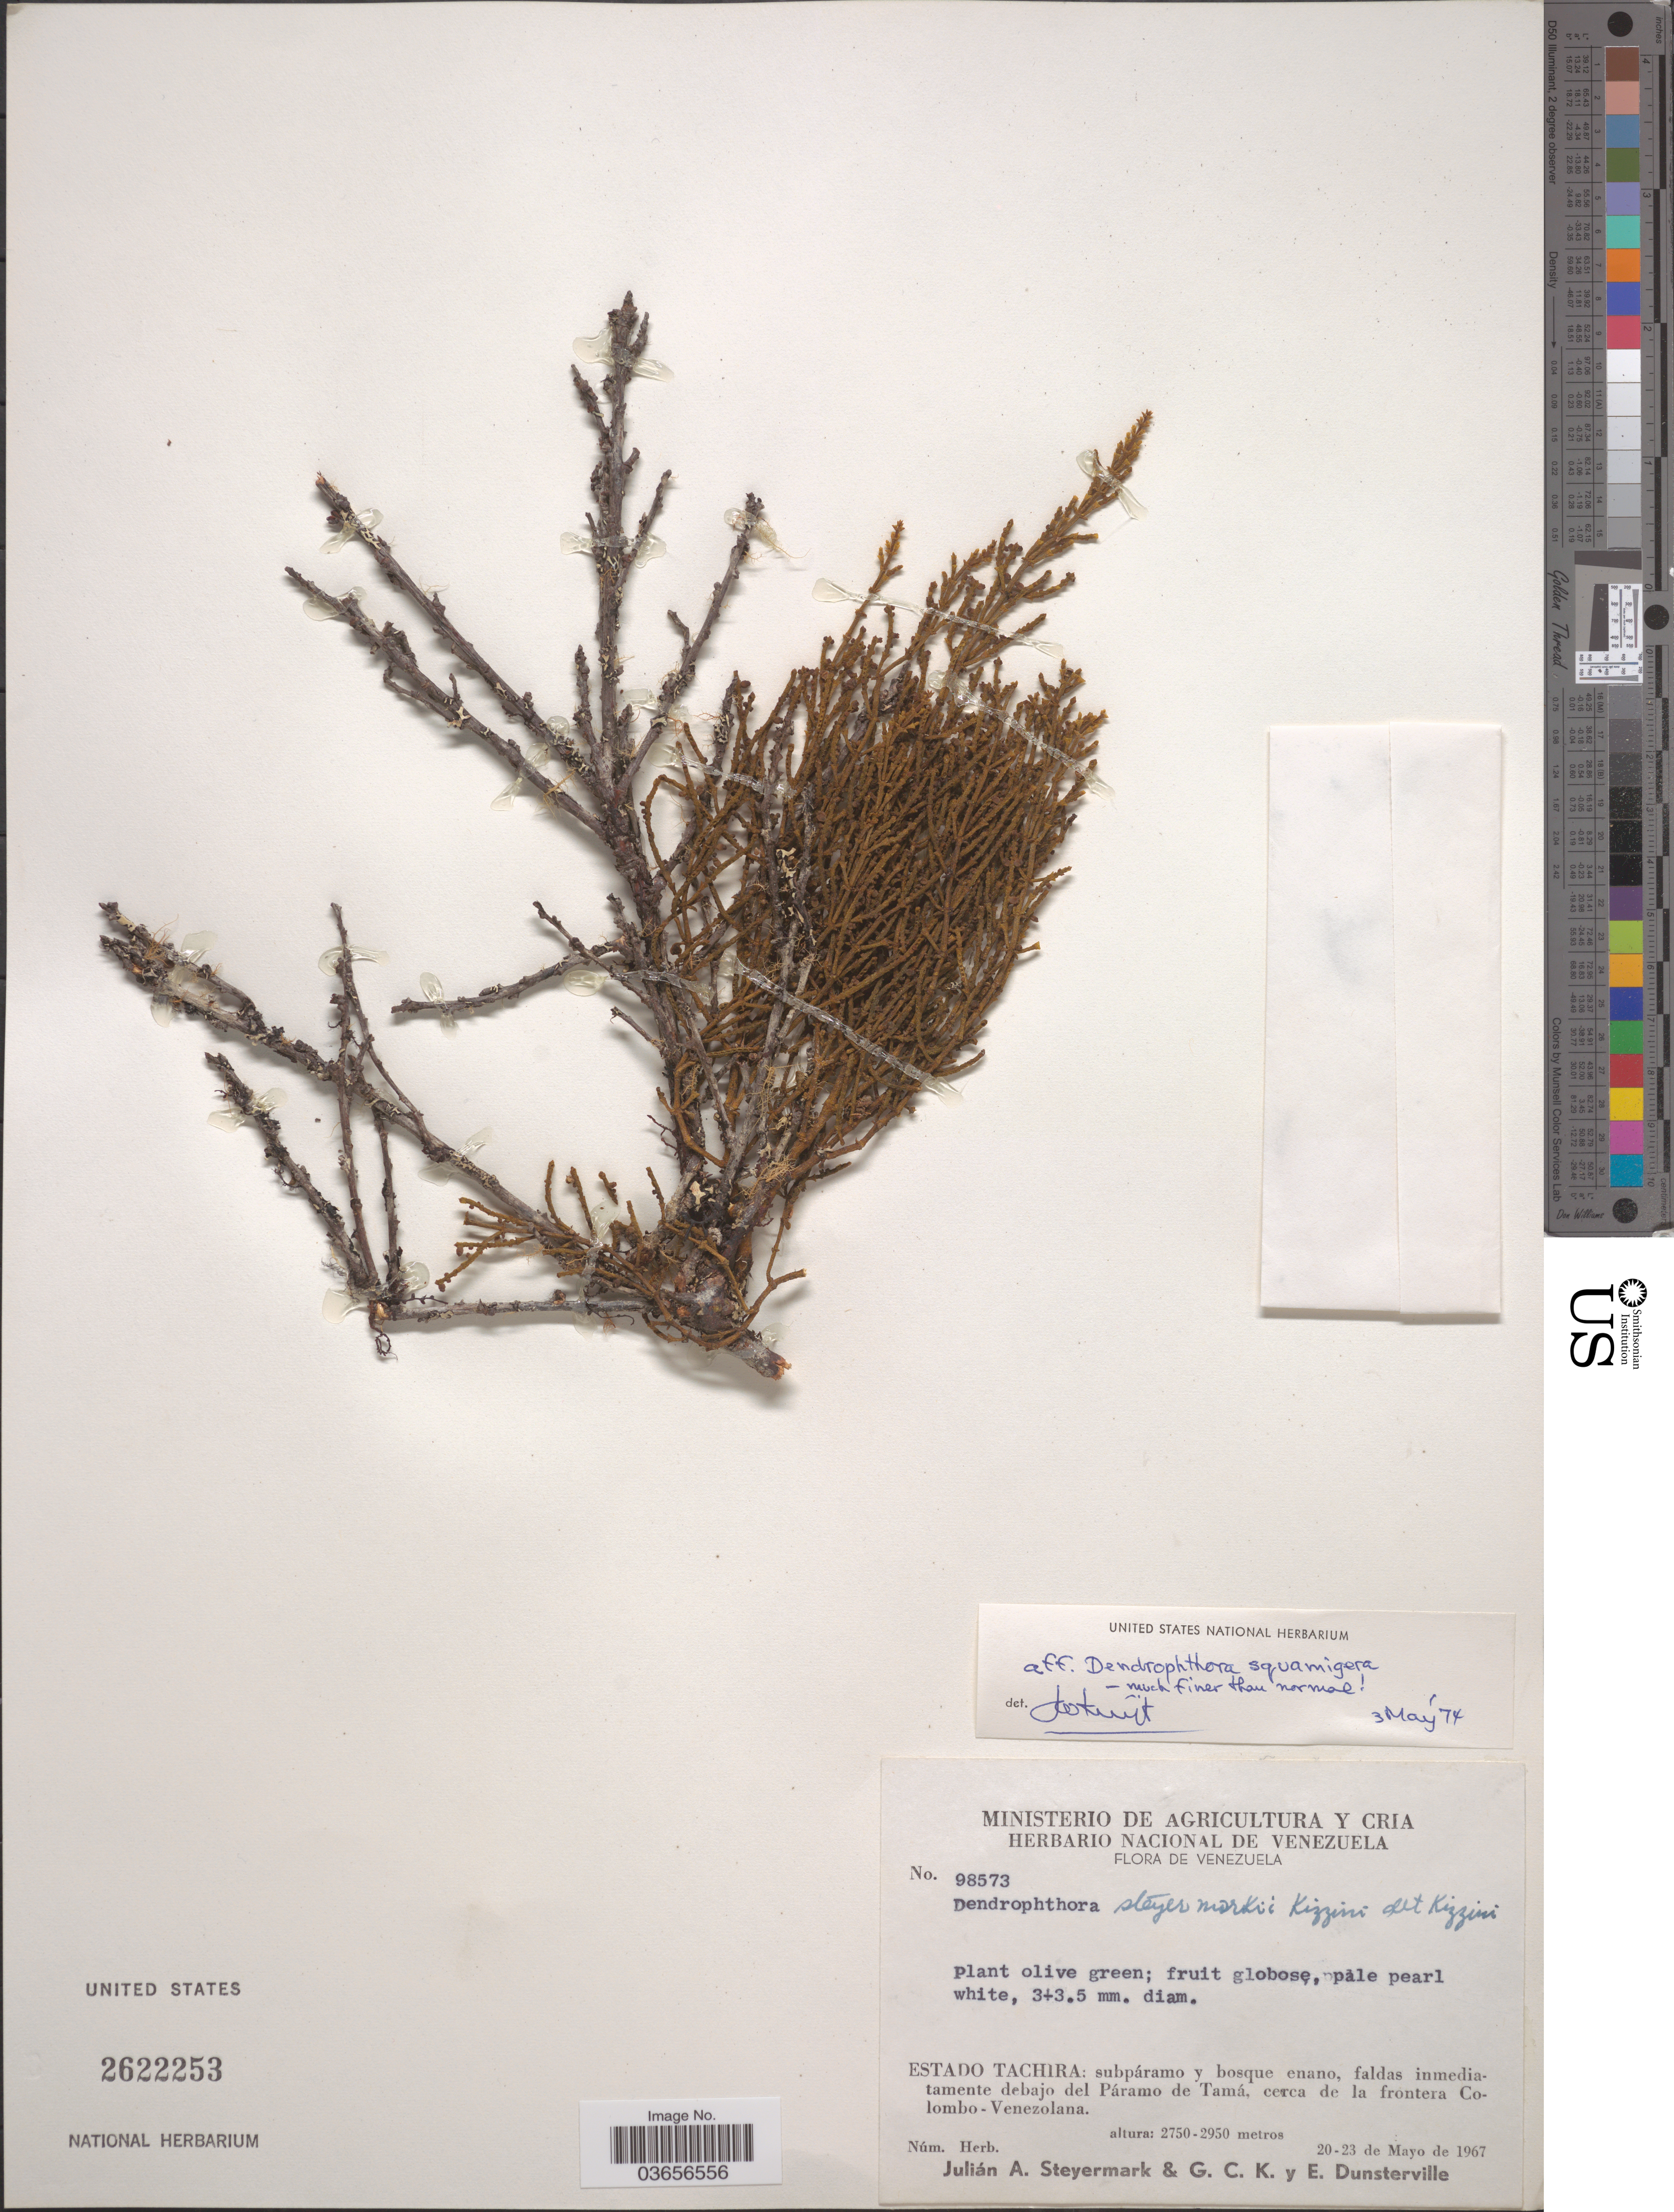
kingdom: Plantae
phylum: Tracheophyta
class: Magnoliopsida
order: Santalales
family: Viscaceae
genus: Dendrophthora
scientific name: Dendrophthora davidsei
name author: Kuijt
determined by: Canelon, Daniela; Niño, S. M.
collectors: J. Steyermark, G. C. K. Dunsterville & E. Dunsterville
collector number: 98573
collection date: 1967-05-20/1967-05-23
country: Venezuela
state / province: Tachira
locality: Subpáramo y bosque enano, faldas inmediatamente debajo del Páramo de Tamá, cerca de la frontera Colombo-Venezolana.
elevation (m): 2750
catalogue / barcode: US 2622253